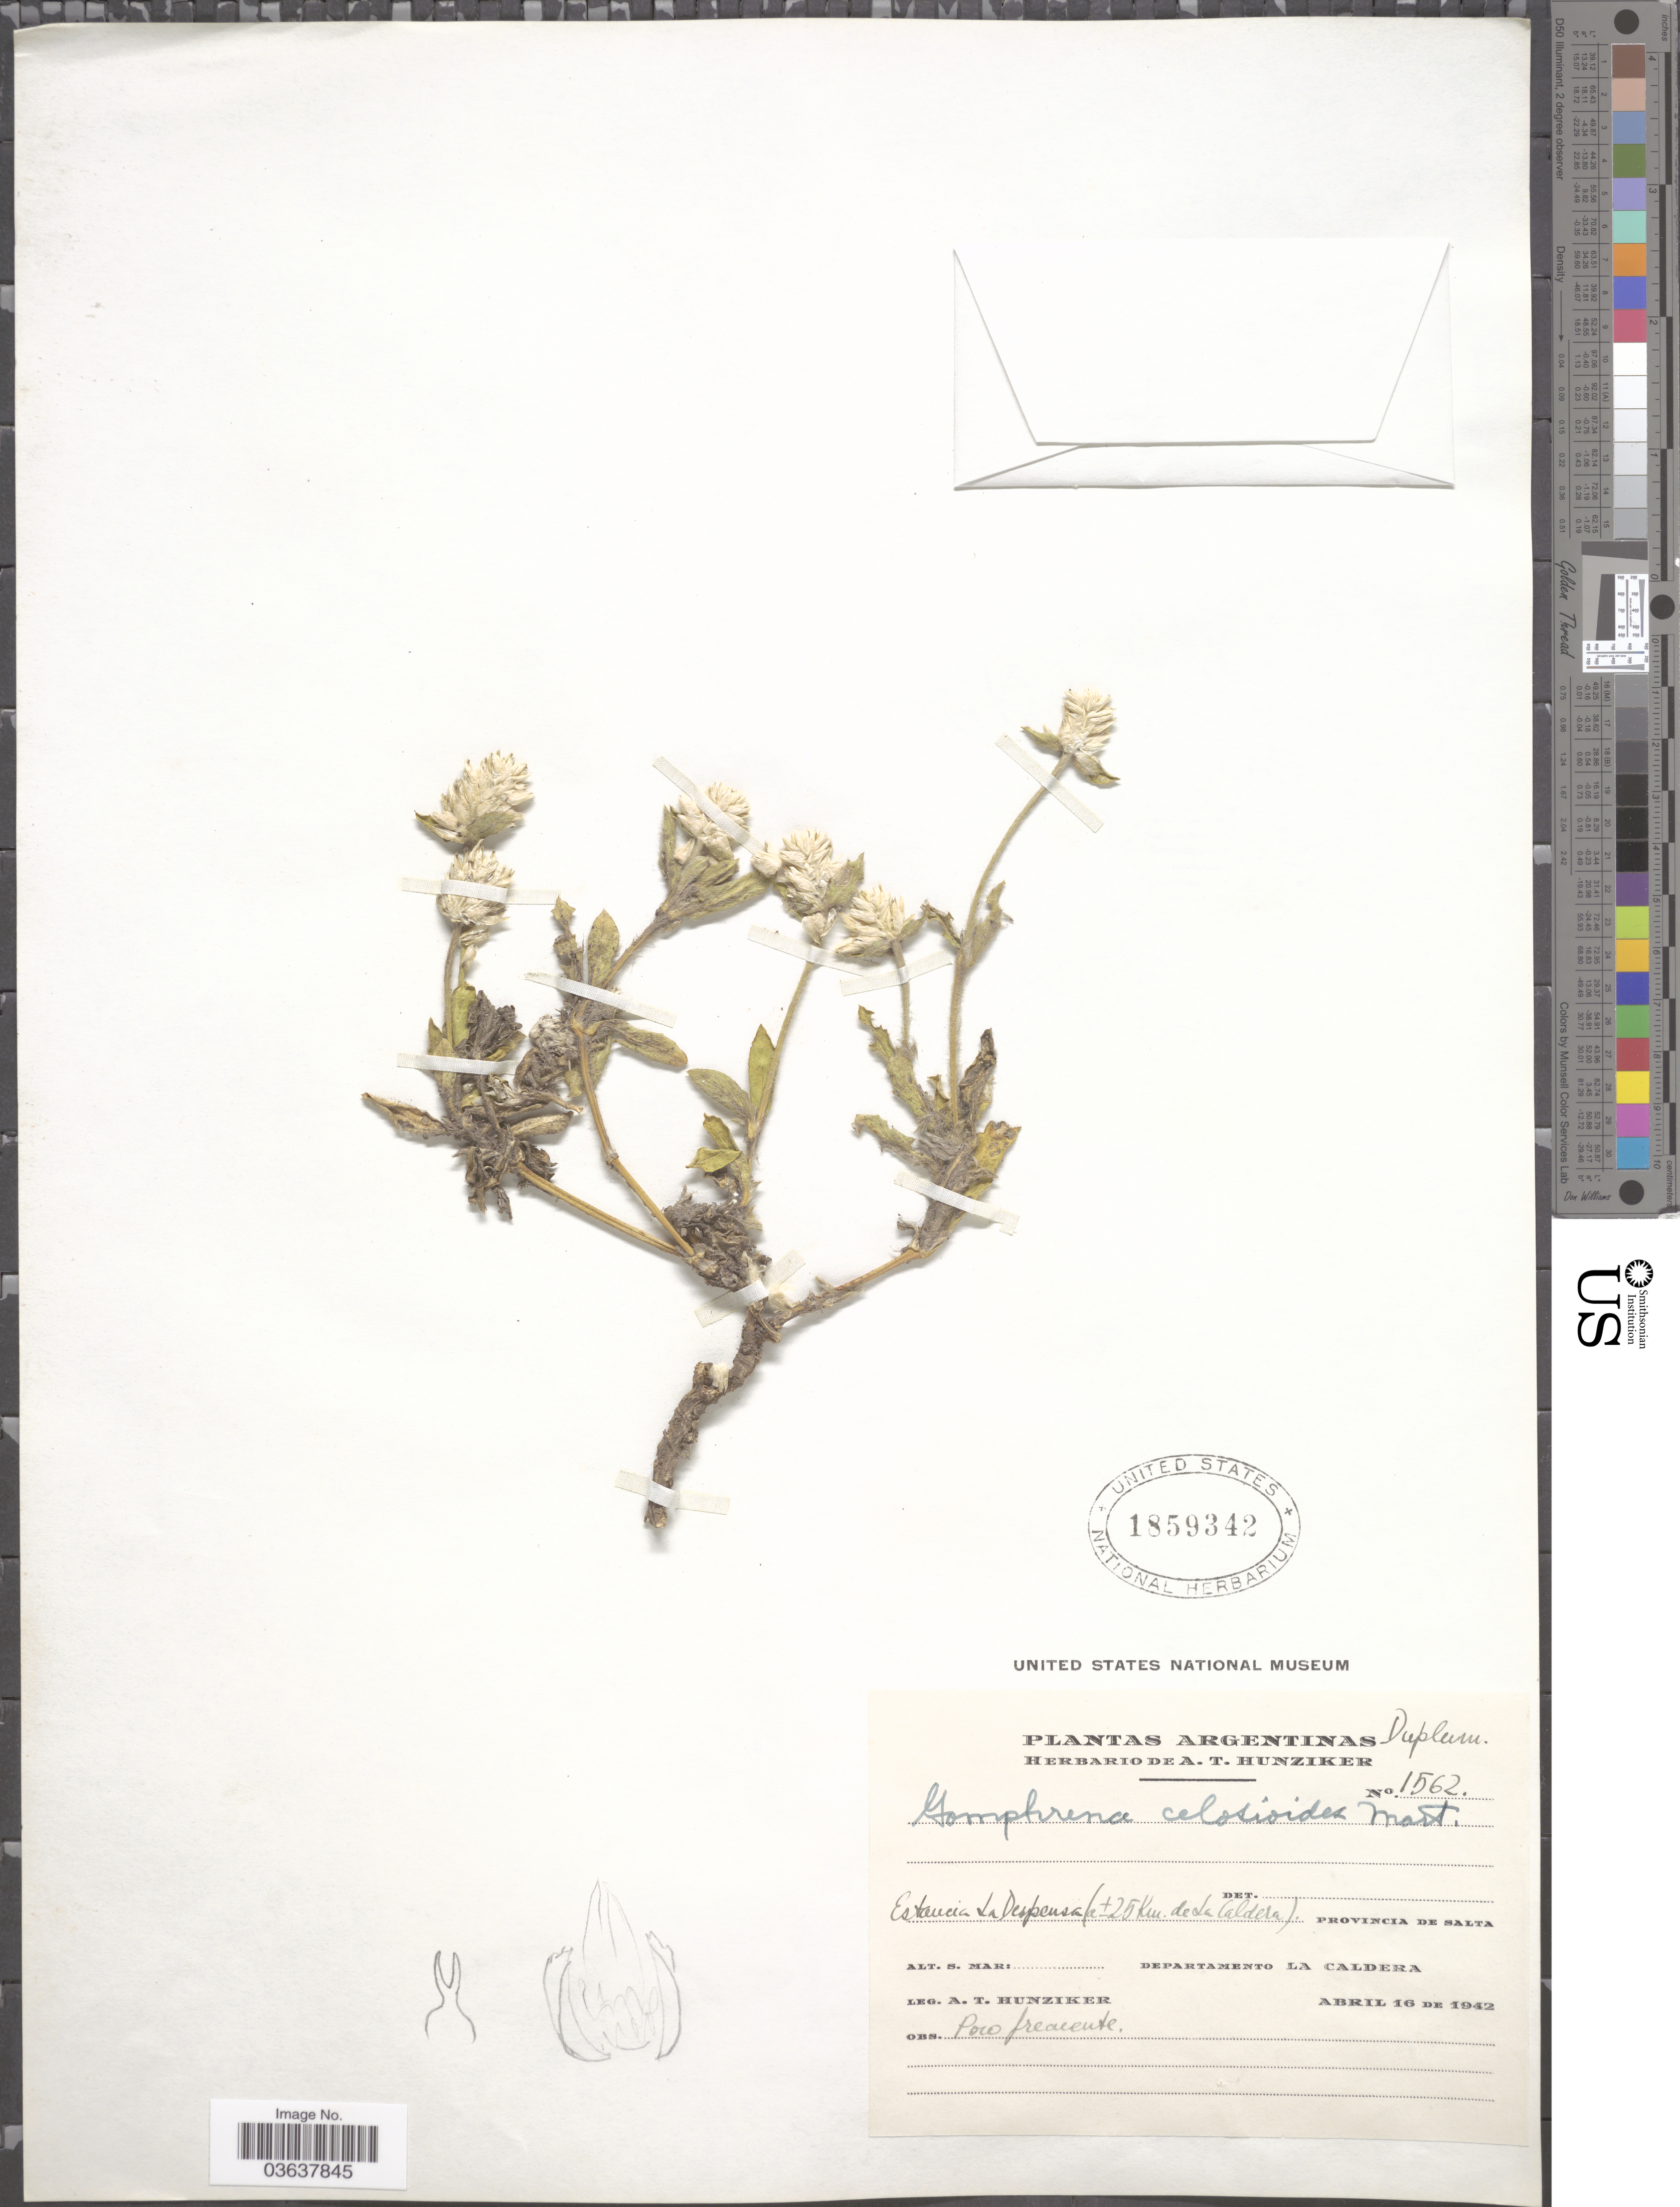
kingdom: Plantae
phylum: Tracheophyta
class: Magnoliopsida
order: Caryophyllales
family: Amaranthaceae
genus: Gomphrena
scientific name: Gomphrena celosioides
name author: Mart.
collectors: A. T. Hunziker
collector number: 1562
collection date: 1942-04-16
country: Argentina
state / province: Salta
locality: Estancia La Despensa (a ± 25 Km. de La Caldera). Departamento La Caldera.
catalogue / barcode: US 1859342